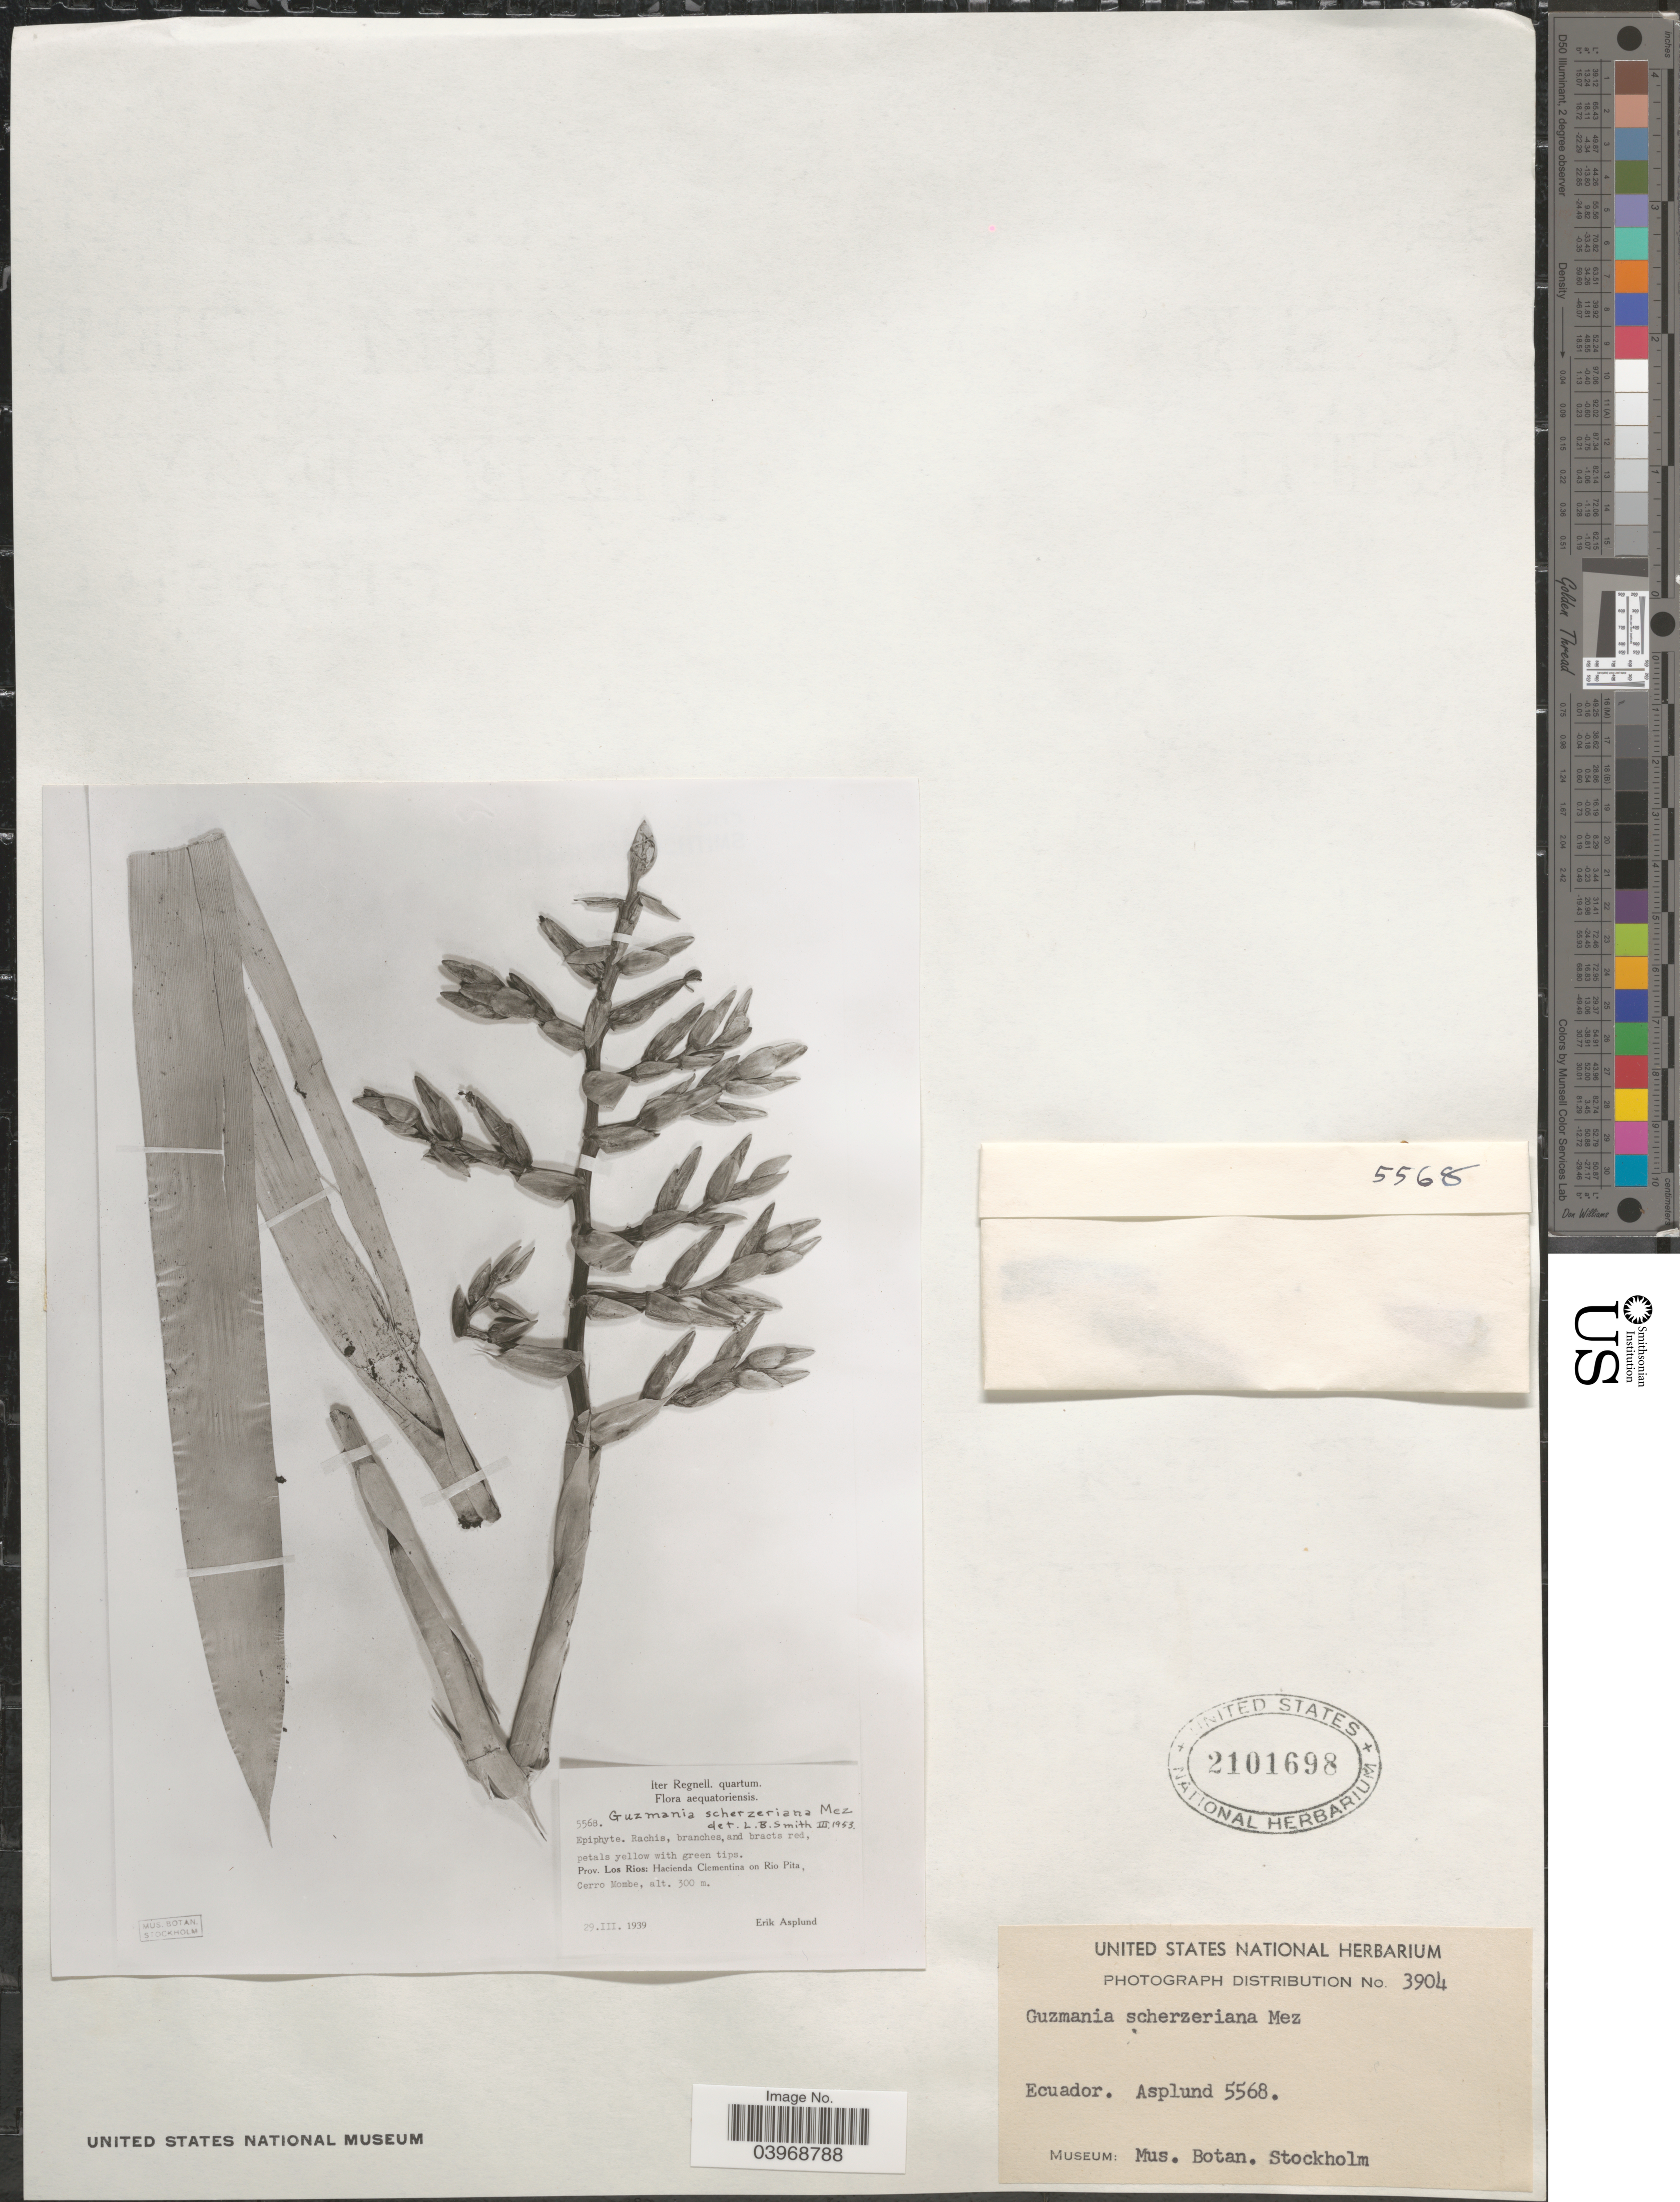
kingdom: Plantae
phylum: Tracheophyta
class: Liliopsida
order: Poales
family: Bromeliaceae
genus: Guzmania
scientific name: Guzmania scherzeriana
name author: Mez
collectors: E. Asplund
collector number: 5568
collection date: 1939-03-29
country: Ecuador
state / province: Los Ríos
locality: Aequatoriensis. Hacienda Clementina on Rio Pita, Cerro Mombe.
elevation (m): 300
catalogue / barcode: US 2101698